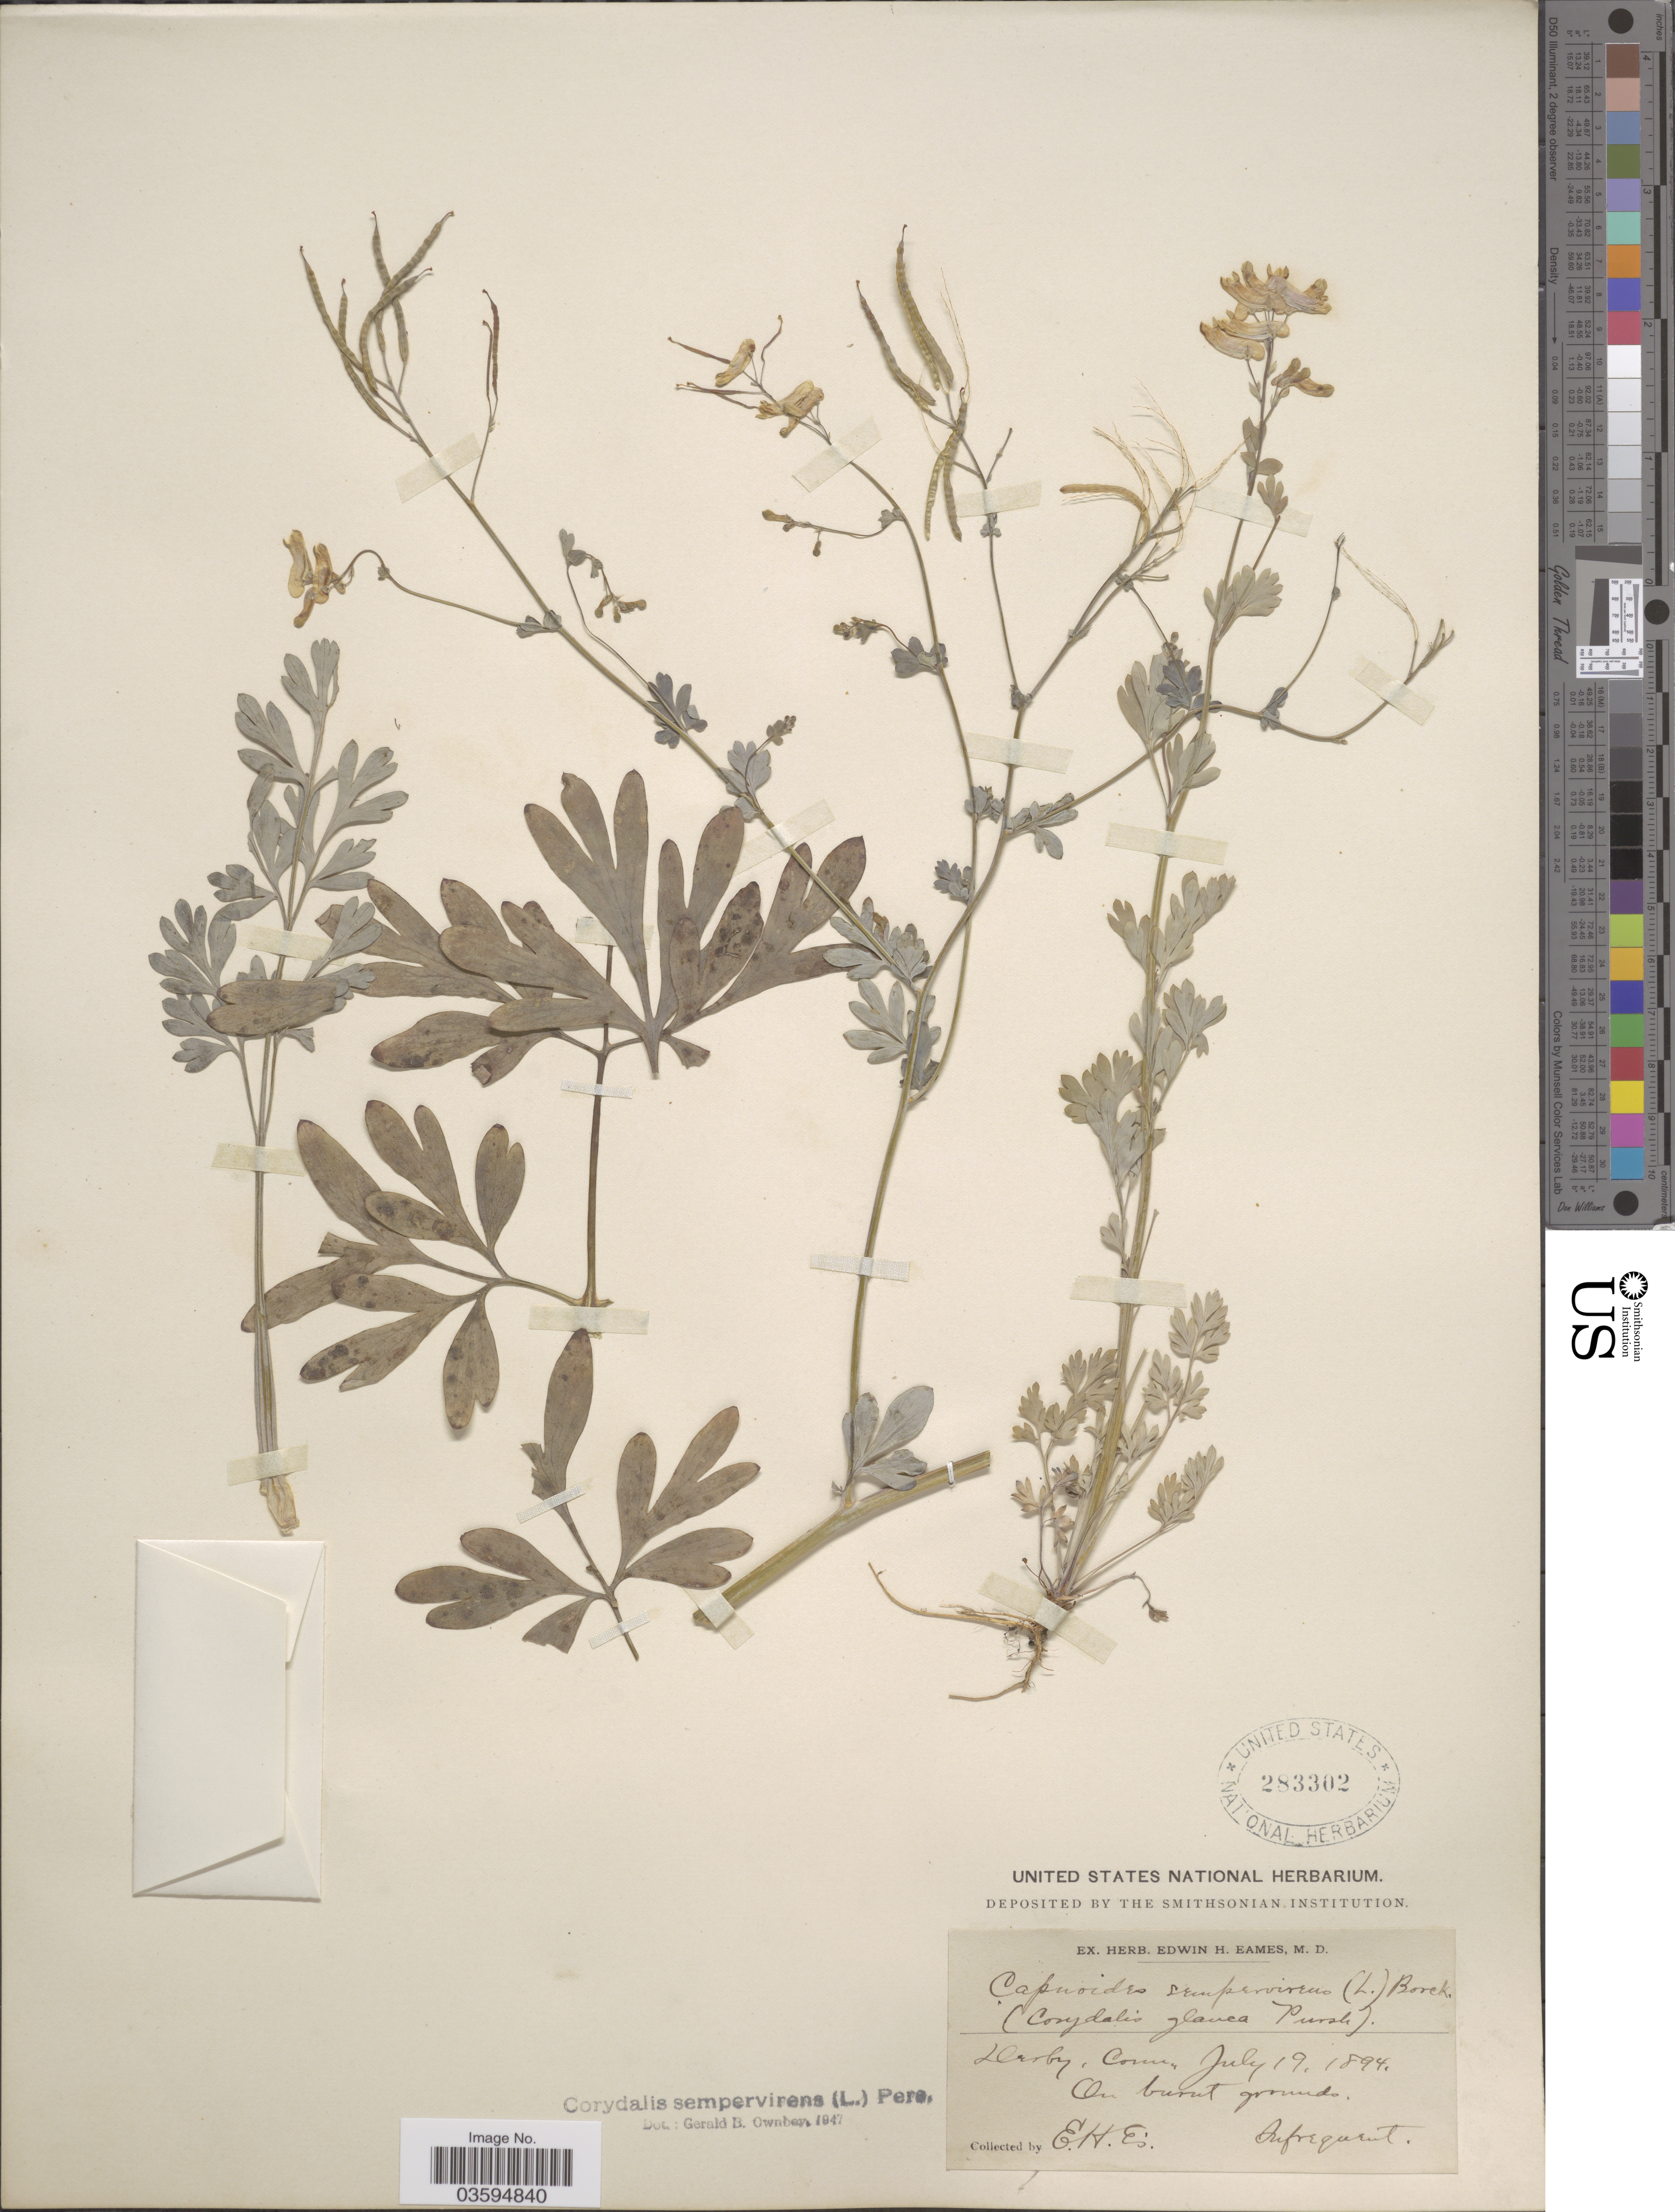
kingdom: Plantae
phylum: Tracheophyta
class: Magnoliopsida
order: Ranunculales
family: Papaveraceae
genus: Capnoides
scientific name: Capnoides sempervirens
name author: (L.) Borkh.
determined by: Strong, M. T., (US), Smithsonian Institution - National Museum of Natural History (UNITED STATES)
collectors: E. H. Eames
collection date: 1894-07-19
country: United States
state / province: Connecticut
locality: Derby.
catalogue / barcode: US 283302